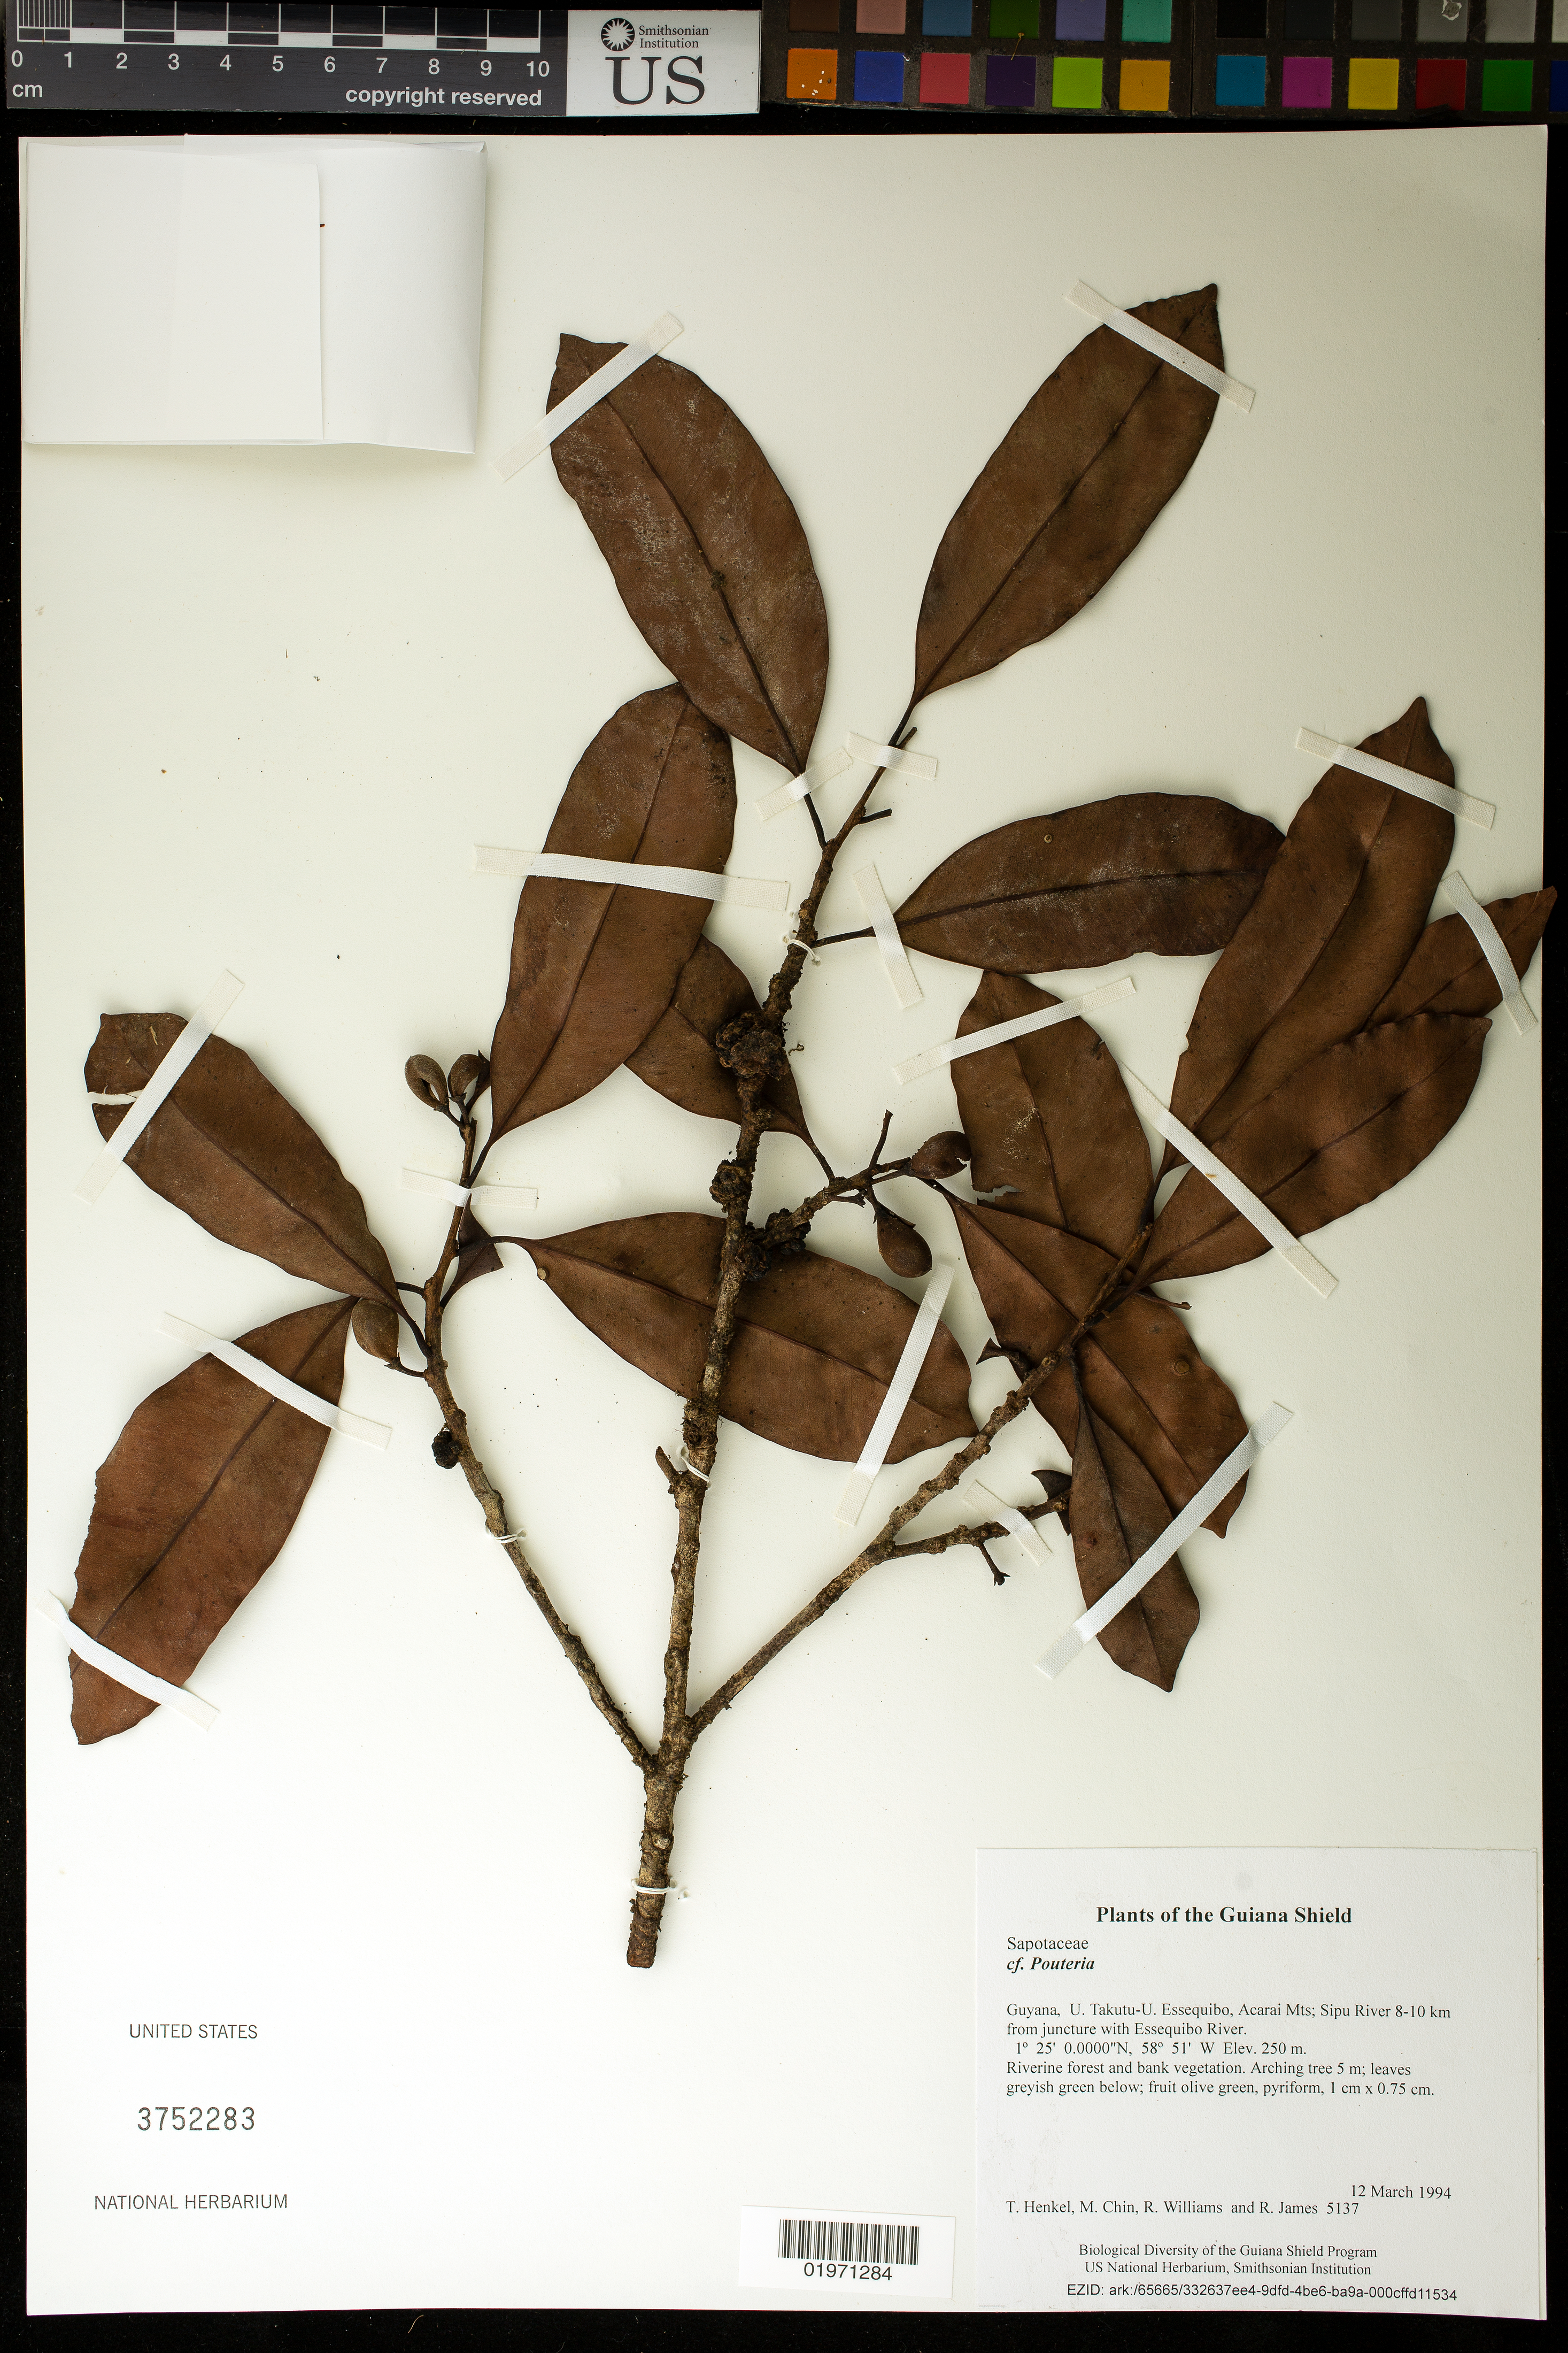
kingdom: Plantae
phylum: Tracheophyta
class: Magnoliopsida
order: Ericales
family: Sapotaceae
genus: Pouteria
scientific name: Pouteria sp.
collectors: T. Henkel, M. Chin, R. Williams & R. James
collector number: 5137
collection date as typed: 12 March 1994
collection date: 1994-03-12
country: Guyana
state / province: U. Takutu-U. Essequibo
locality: Acarai Mts; Sipu River 8-10 km from juncture with Essequibo River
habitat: Riverine forest and bank vegetation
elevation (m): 250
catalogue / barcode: US 3752283